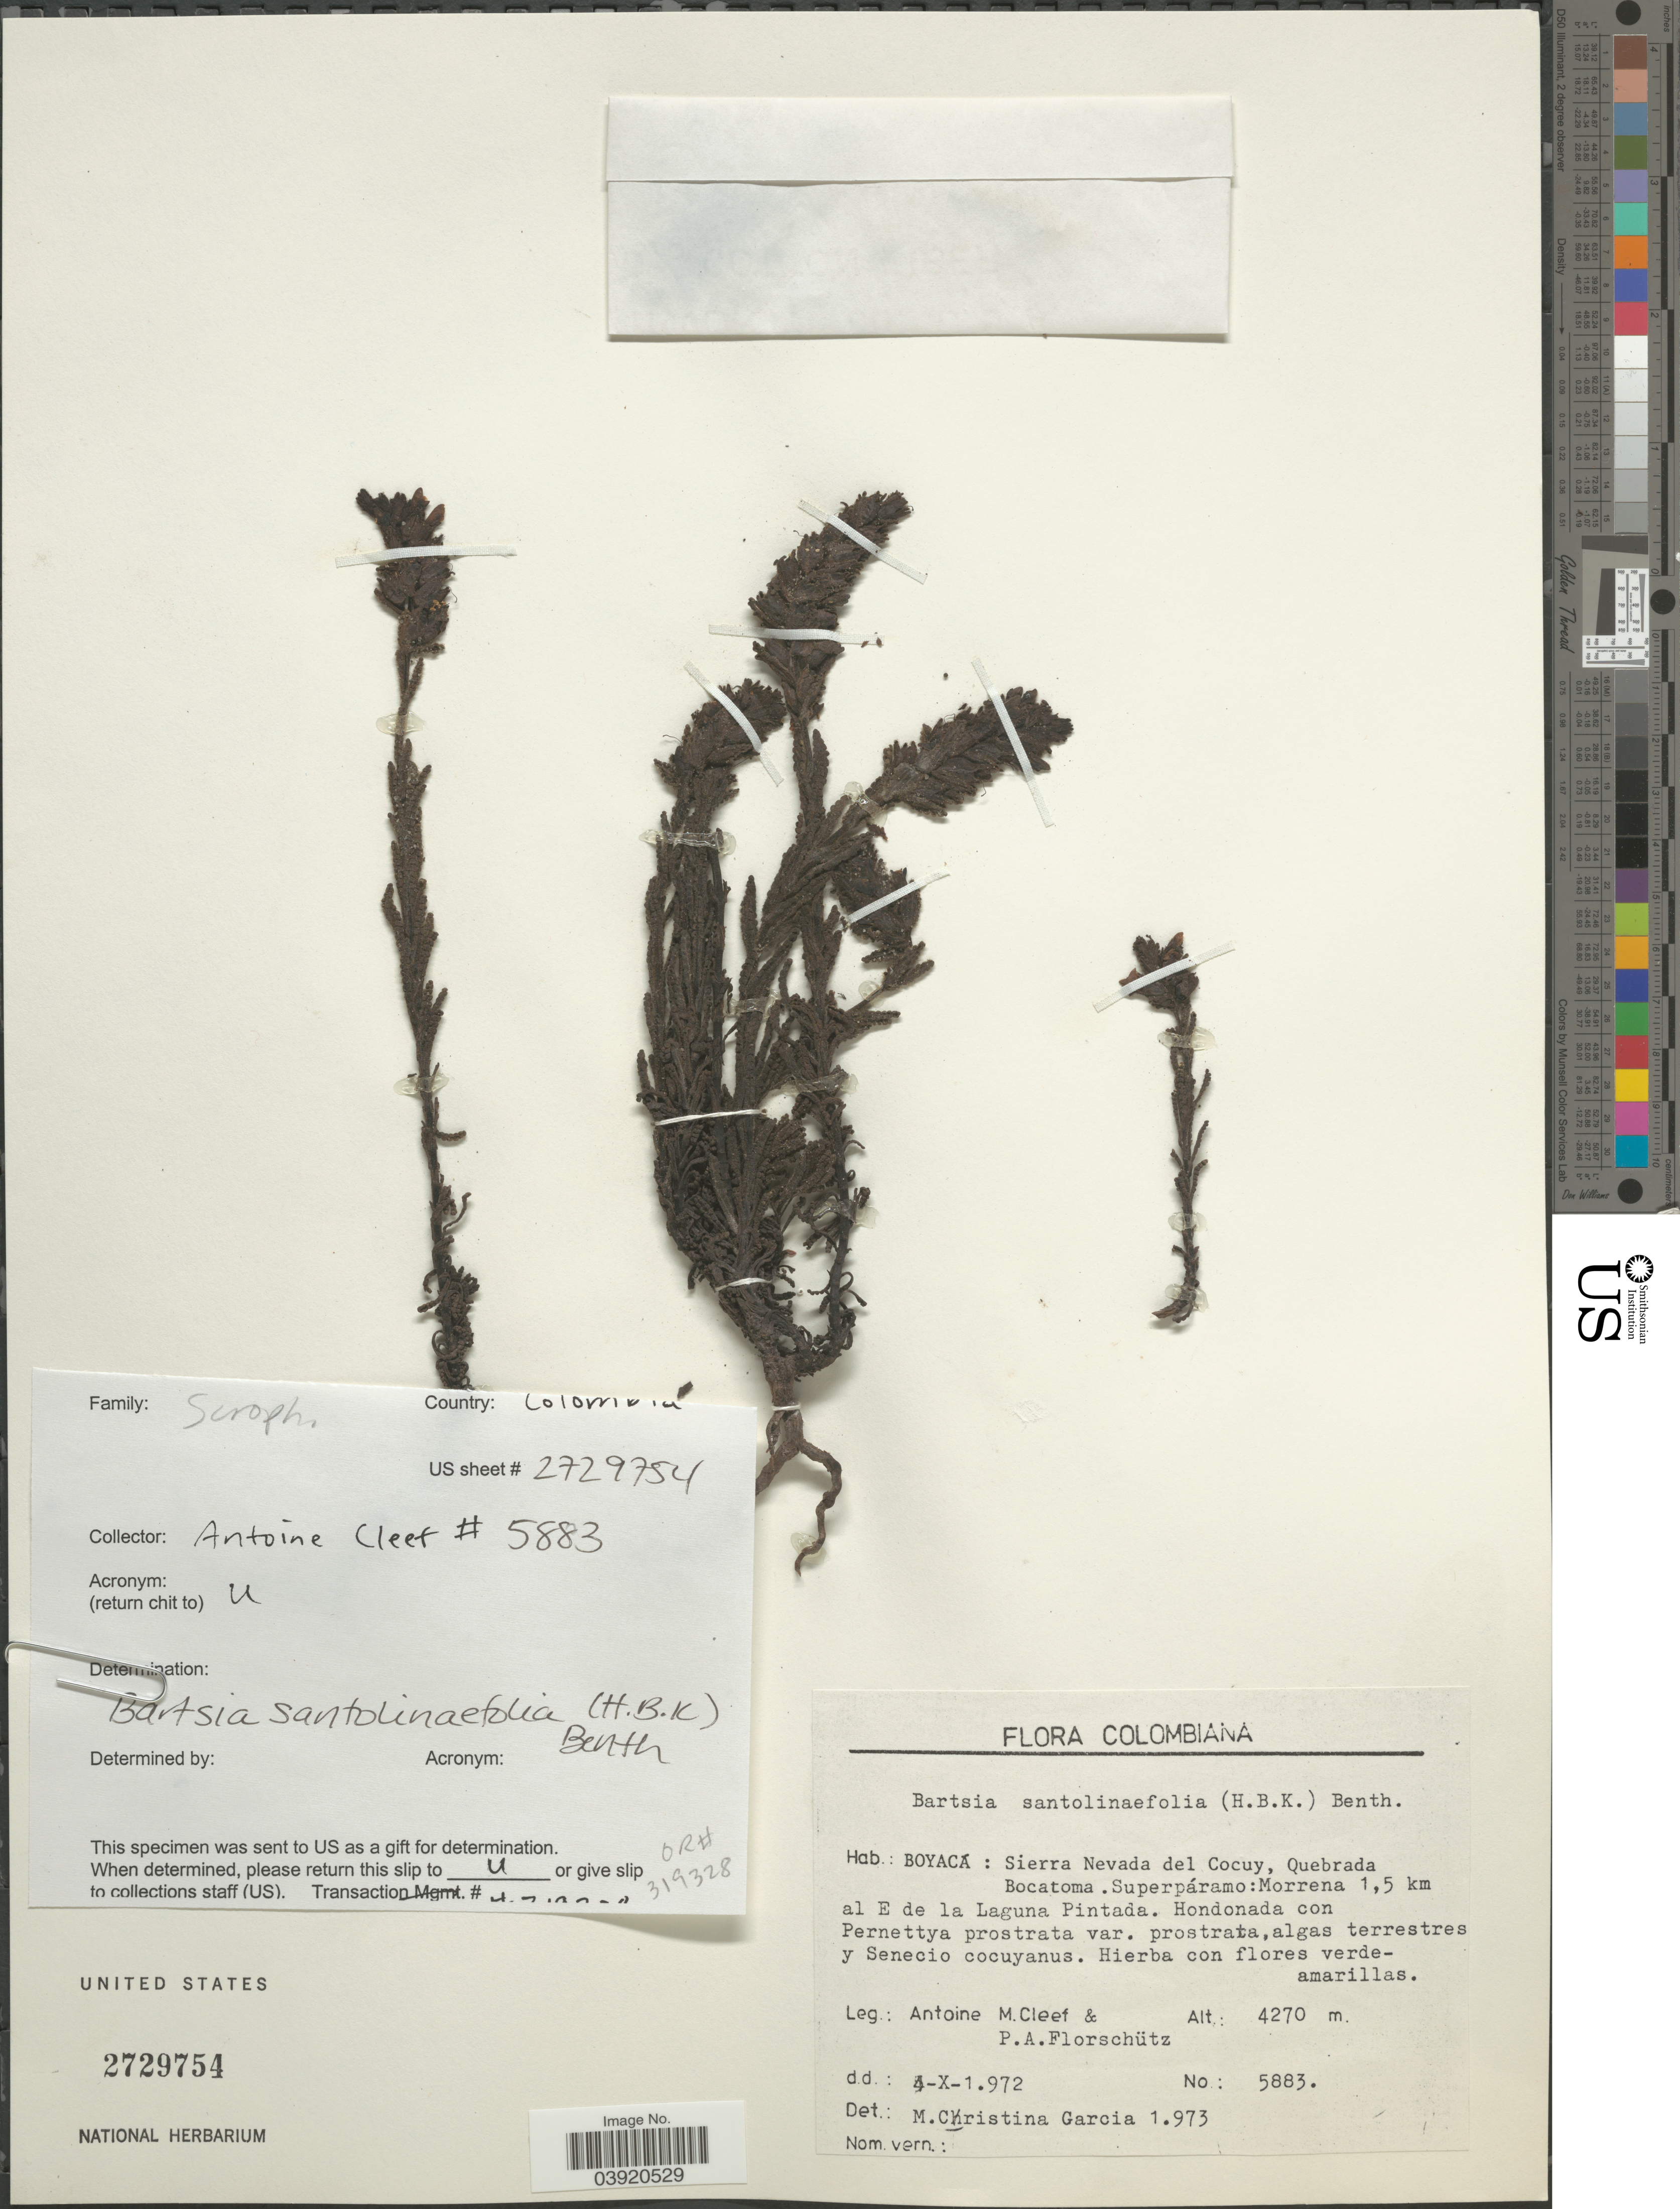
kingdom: Plantae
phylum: Tracheophyta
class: Magnoliopsida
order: Lamiales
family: Orobanchaceae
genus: Bartsia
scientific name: Bartsia santolinifolia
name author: (Kunth) Benth.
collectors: A. M. Cleef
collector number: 5883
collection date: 1972-10-04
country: Colombia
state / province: Boyacá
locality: Sierra Nevada del Cocuy, Quebrada Bocatoma. Superpáramo: Morrena 1,5 km al E de la Laguna Pintada.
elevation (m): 4270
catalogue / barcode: US 2729754